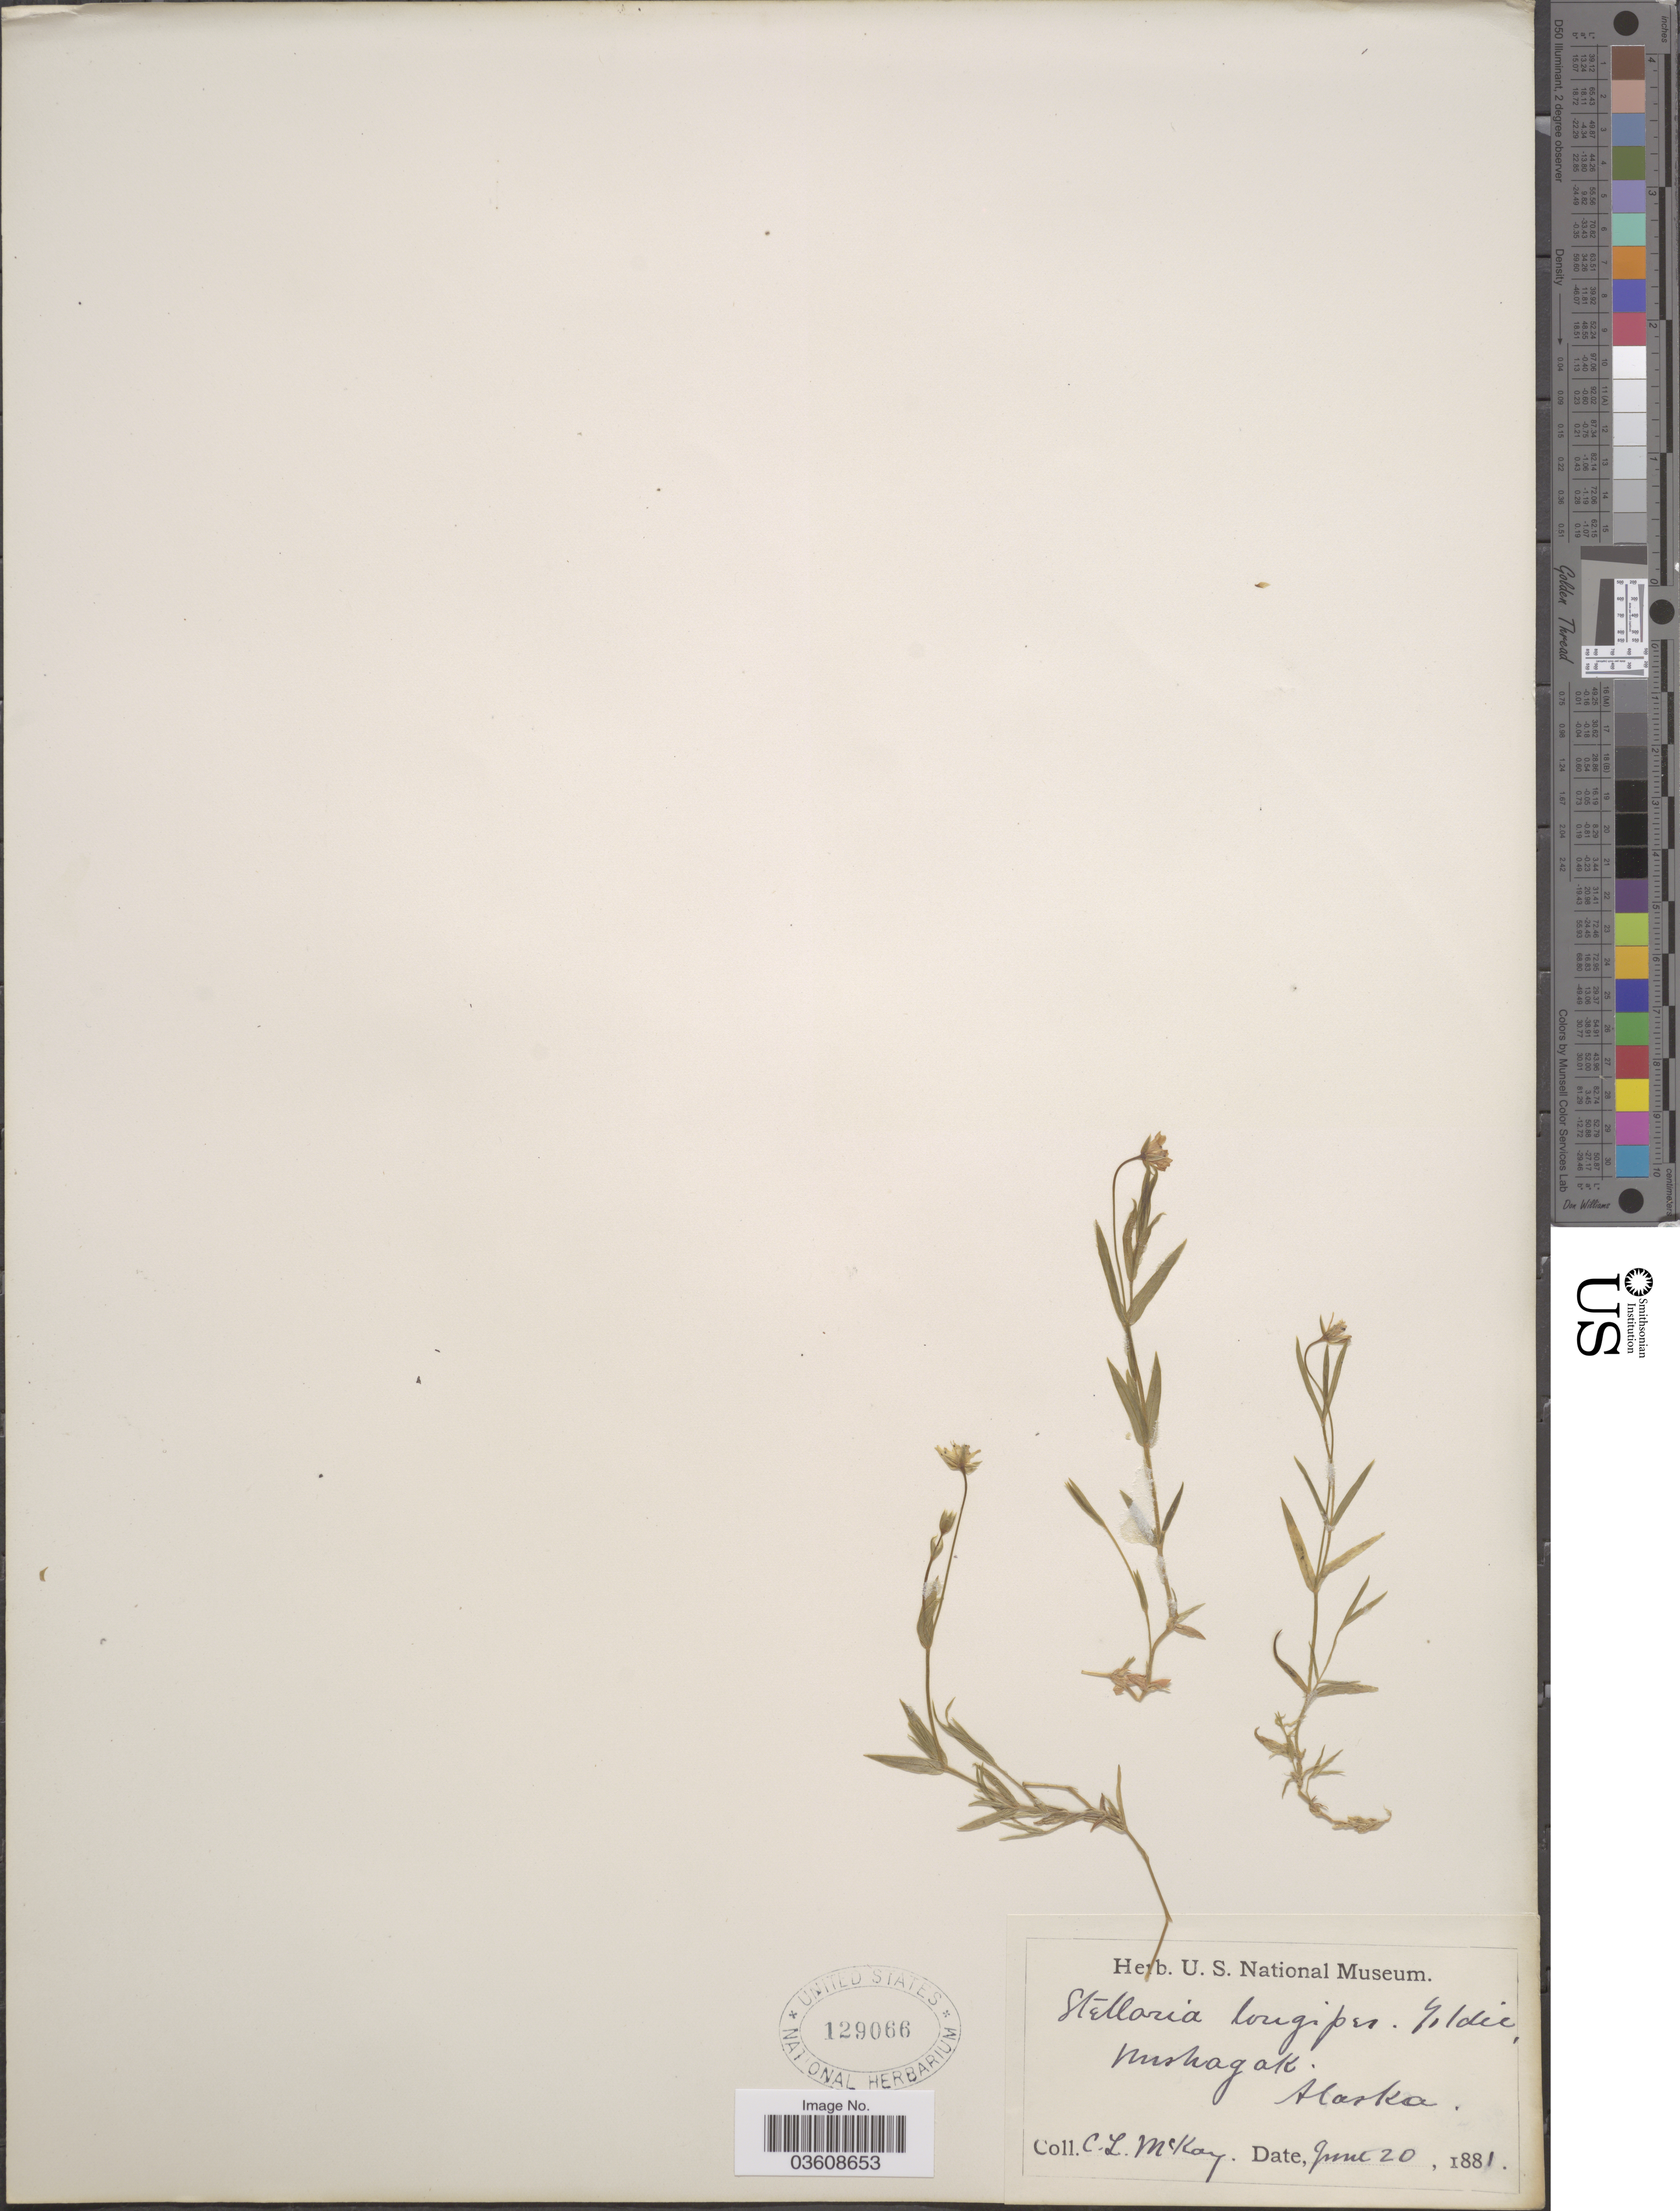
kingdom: Plantae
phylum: Tracheophyta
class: Magnoliopsida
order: Caryophyllales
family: Caryophyllaceae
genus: Stellaria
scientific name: Stellaria longipes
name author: Goldie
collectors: C. McKay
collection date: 1881-06-20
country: United States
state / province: Alaska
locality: Nushagak.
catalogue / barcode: US 129066